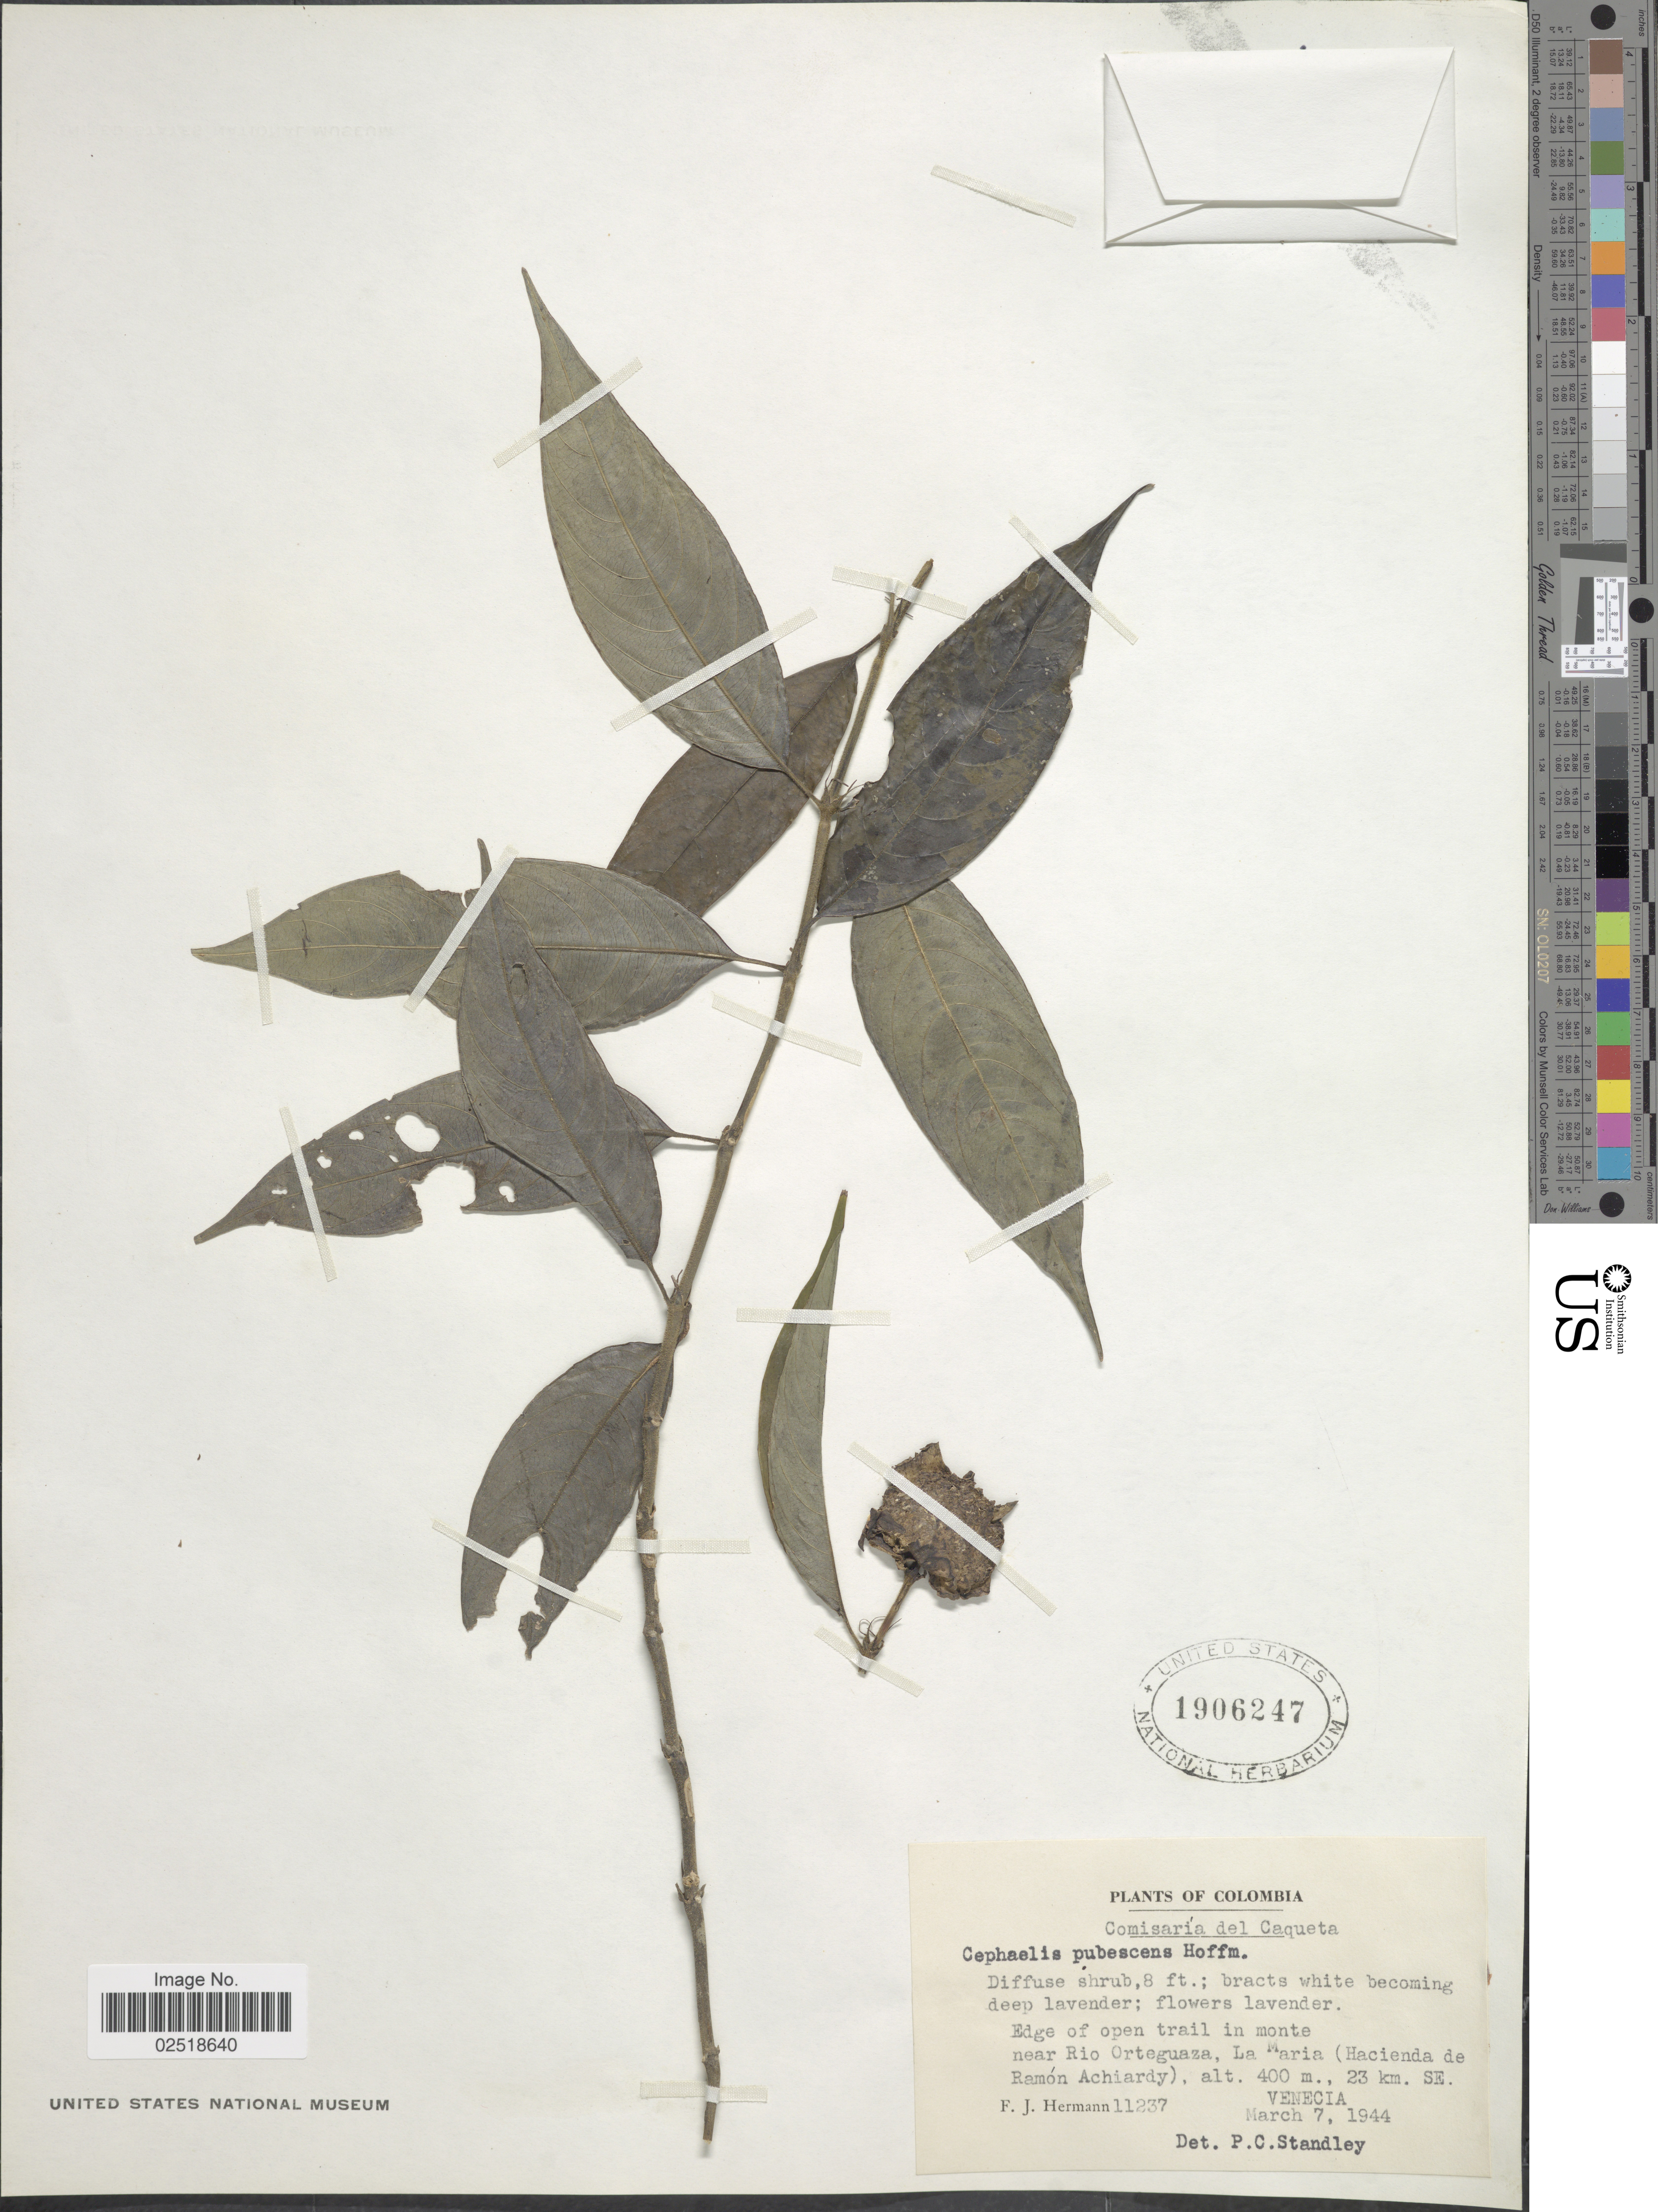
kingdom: Plantae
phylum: Tracheophyta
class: Magnoliopsida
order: Gentianales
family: Rubiaceae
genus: Psychotria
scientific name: Psychotria bracteocardia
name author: (DC.) Müll. Arg.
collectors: F. J. Hermann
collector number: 11237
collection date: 1944-03-07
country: Colombia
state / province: Caquetá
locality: Comisaría del Caqueta, Edge of open trail in monte near Rio Orteguaza, La Maria (Hacienda de Ramón Achiardy)., 23 km SE Venecia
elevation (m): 400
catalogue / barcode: US 1906247